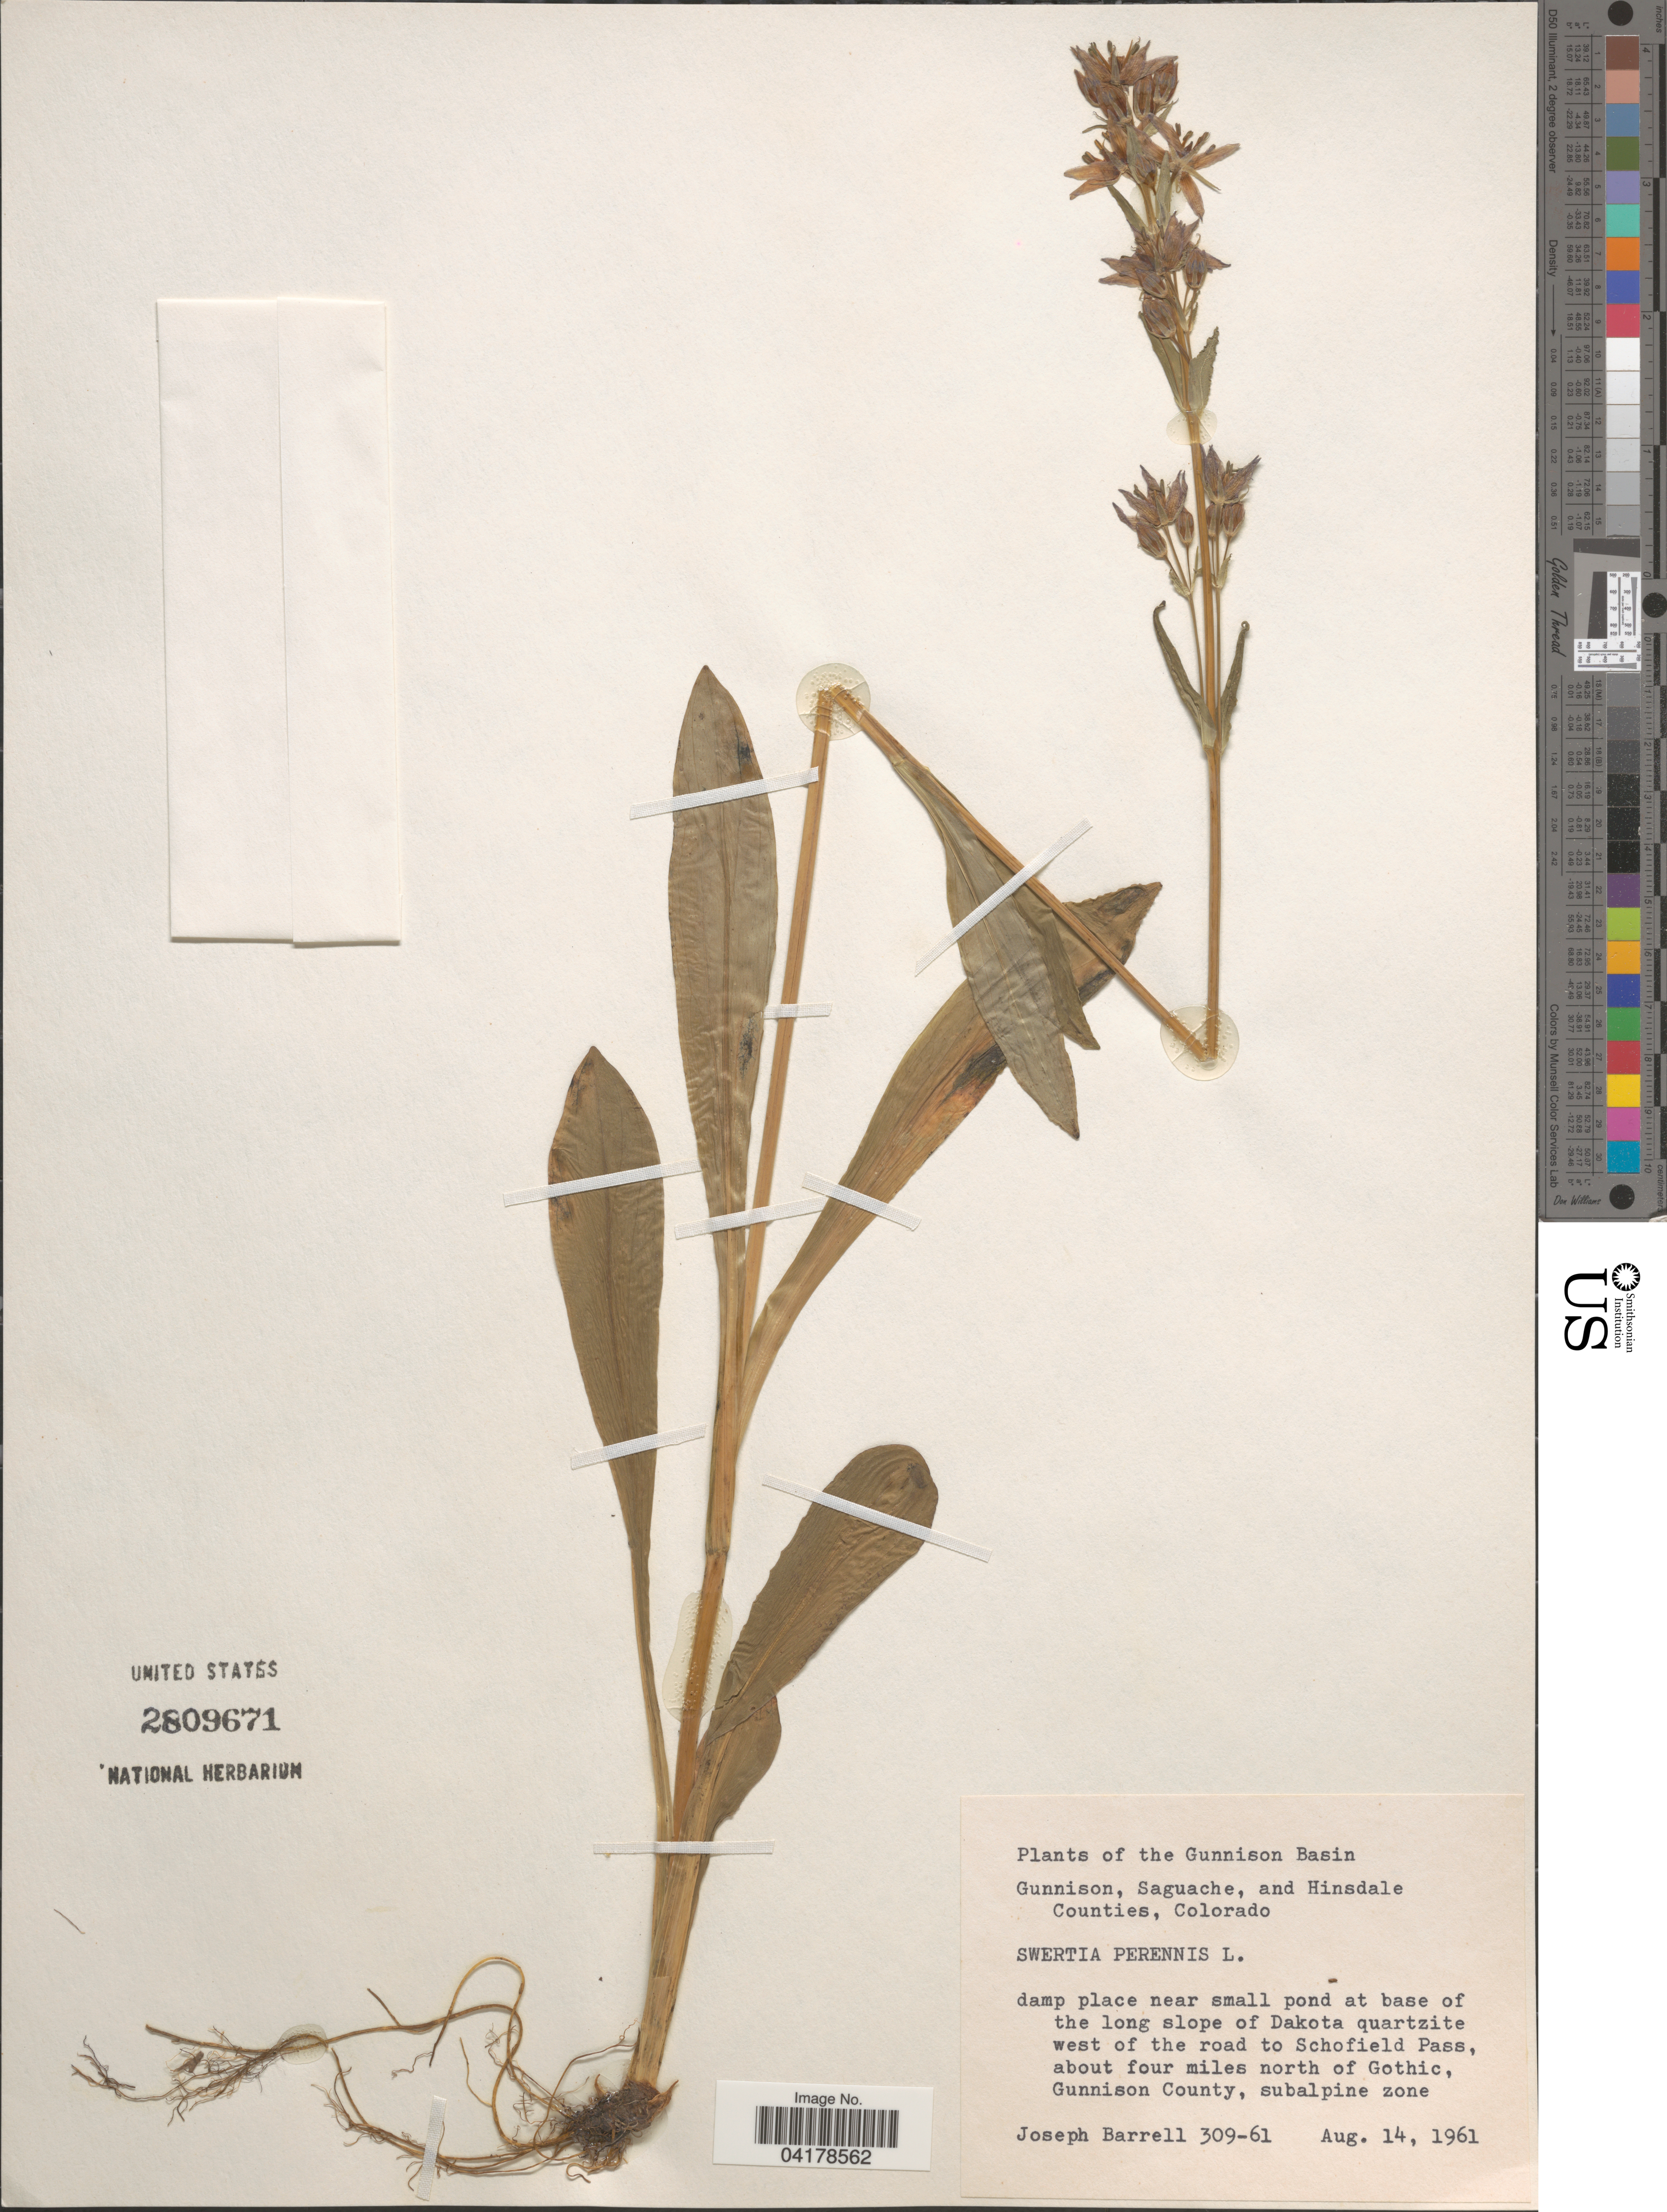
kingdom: Plantae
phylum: Tracheophyta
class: Magnoliopsida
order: Gentianales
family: Gentianaceae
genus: Swertia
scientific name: Swertia perennis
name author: L.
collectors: J. Barrell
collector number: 309-61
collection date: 1961-08-14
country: United States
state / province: Colorado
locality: The Gunnison Basin. Gunnison County. At base of the long slope of Dakota quartzite west of the road to Schofield Pass, about four miles north of Gothic, Gunnison County.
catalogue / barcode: US 2809671